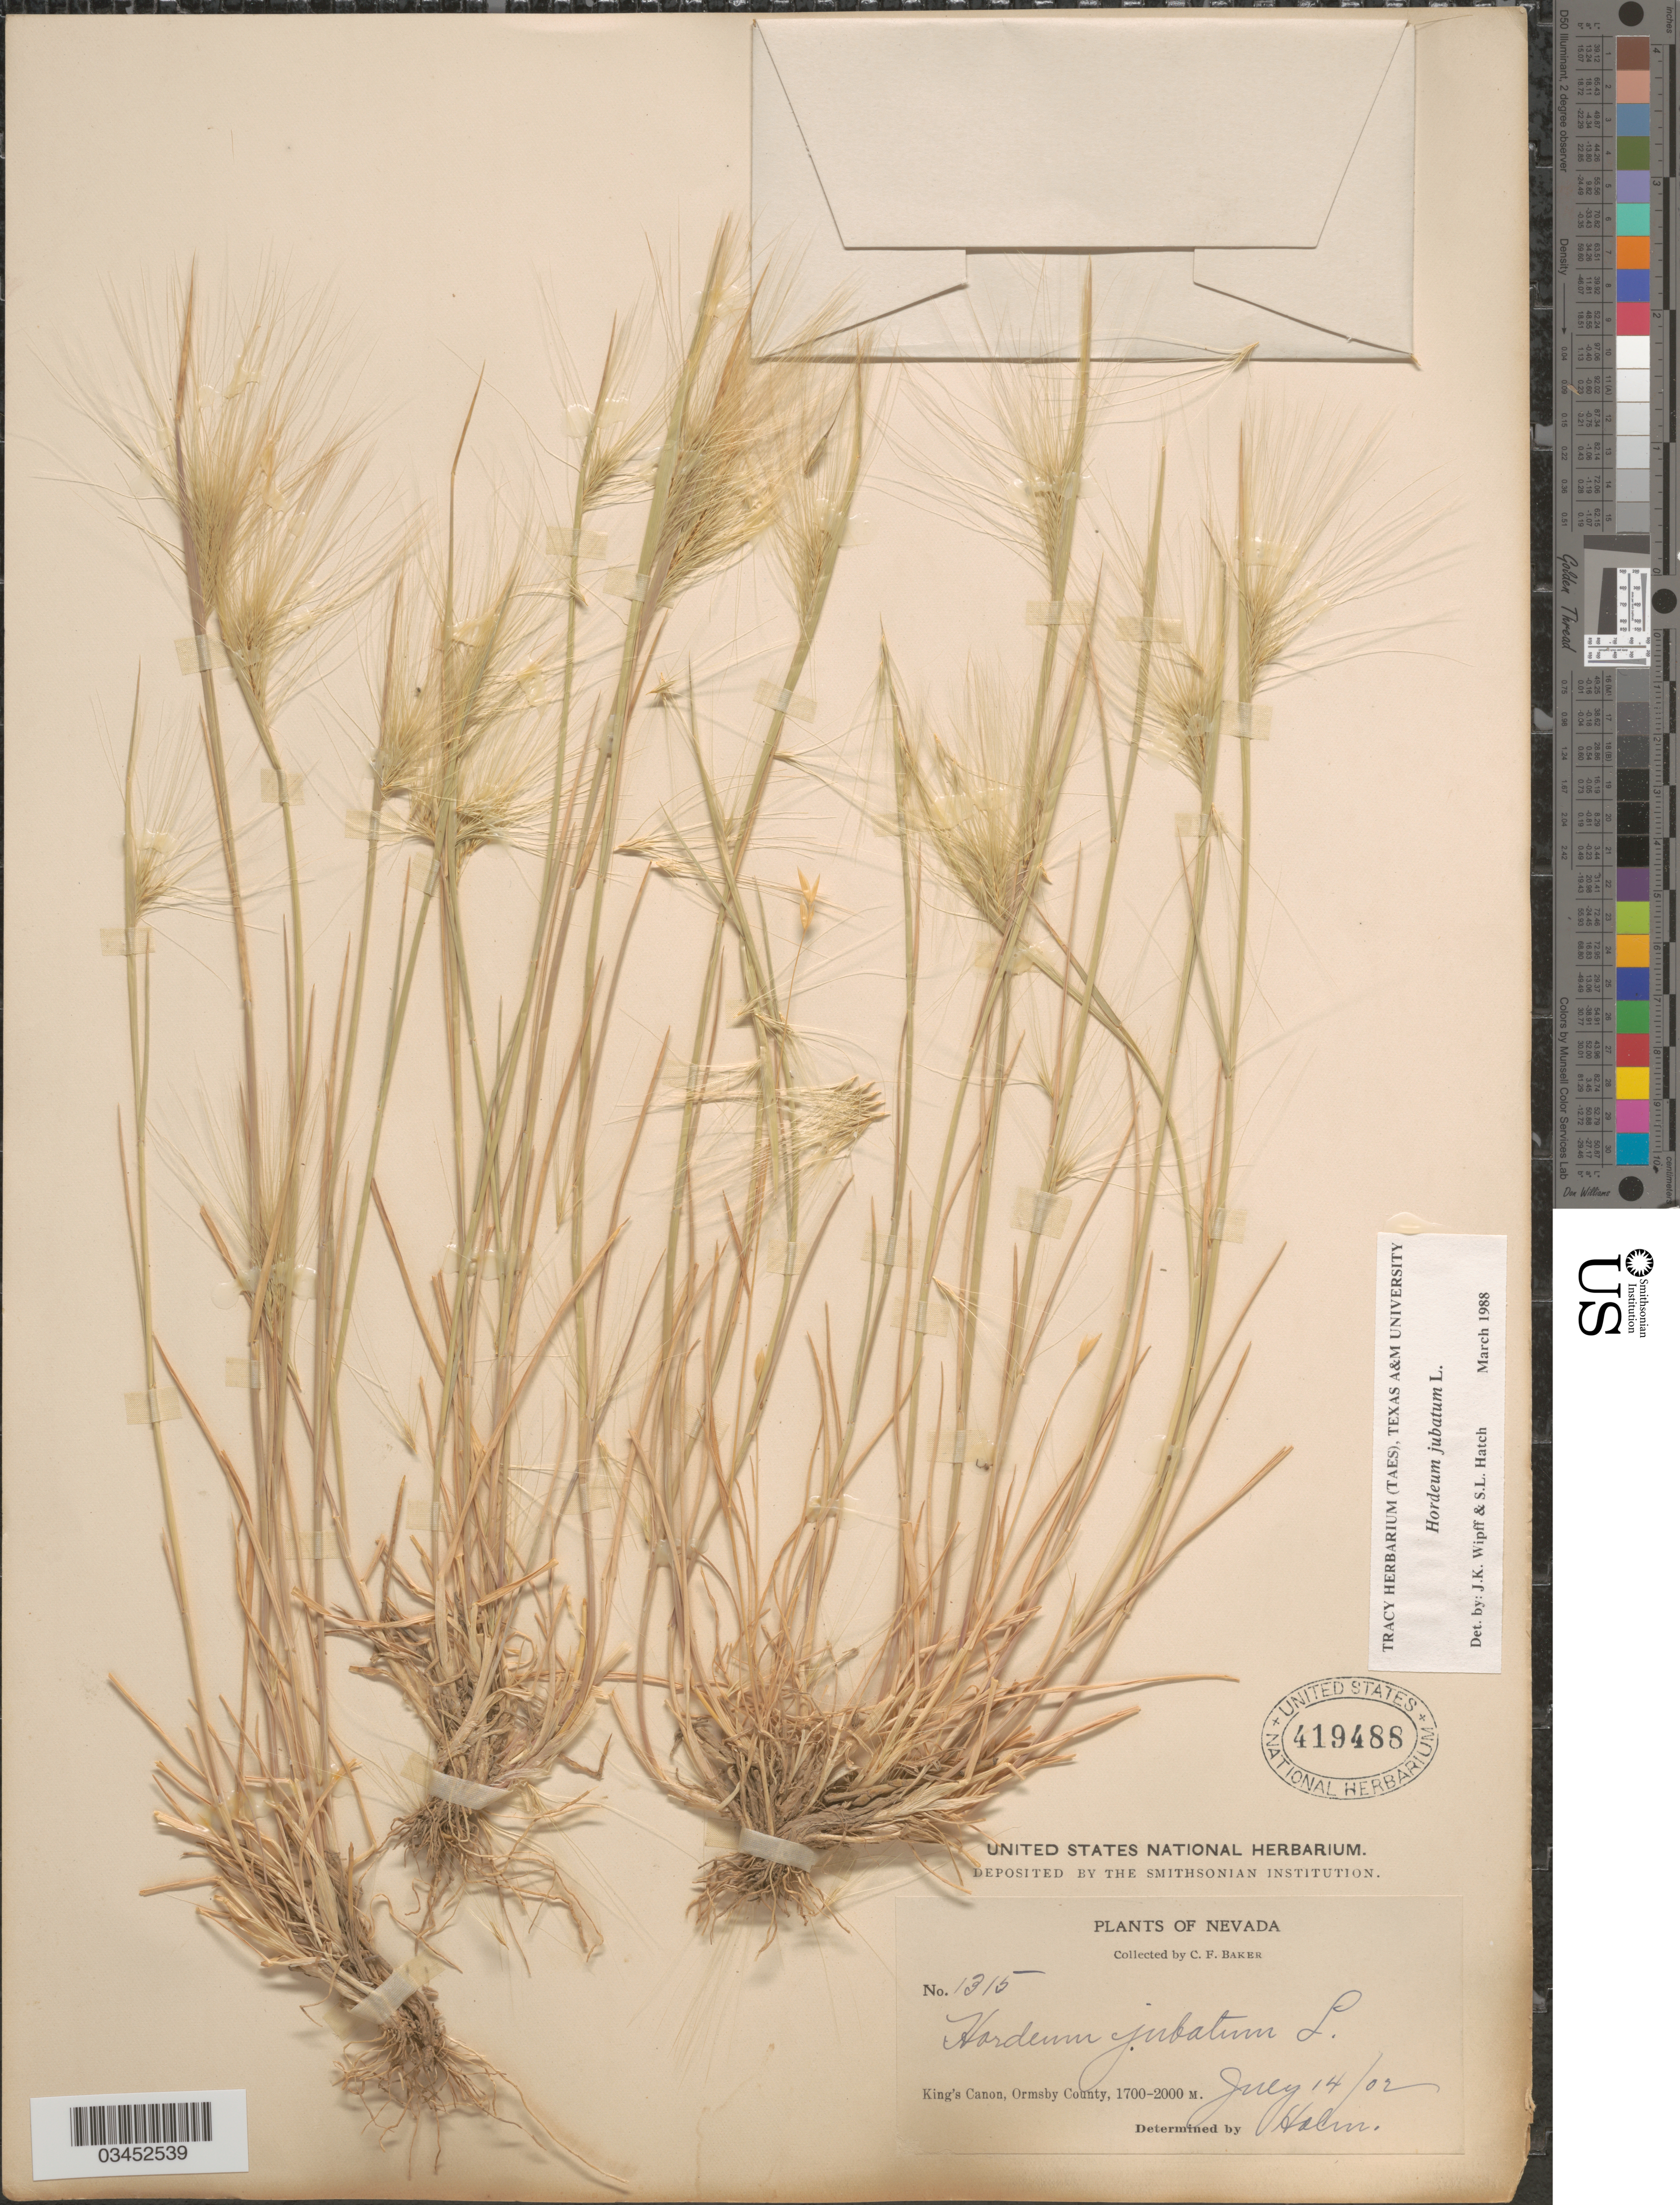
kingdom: Plantae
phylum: Tracheophyta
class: Liliopsida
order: Poales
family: Poaceae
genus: Hordeum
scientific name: Hordeum jubatum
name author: L.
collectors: C. F. Baker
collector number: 1315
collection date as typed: Transcribed d/m/y: 14/7/2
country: United States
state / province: Nevada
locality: King's Canon, Ormsby County.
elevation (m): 1700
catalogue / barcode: US 419488